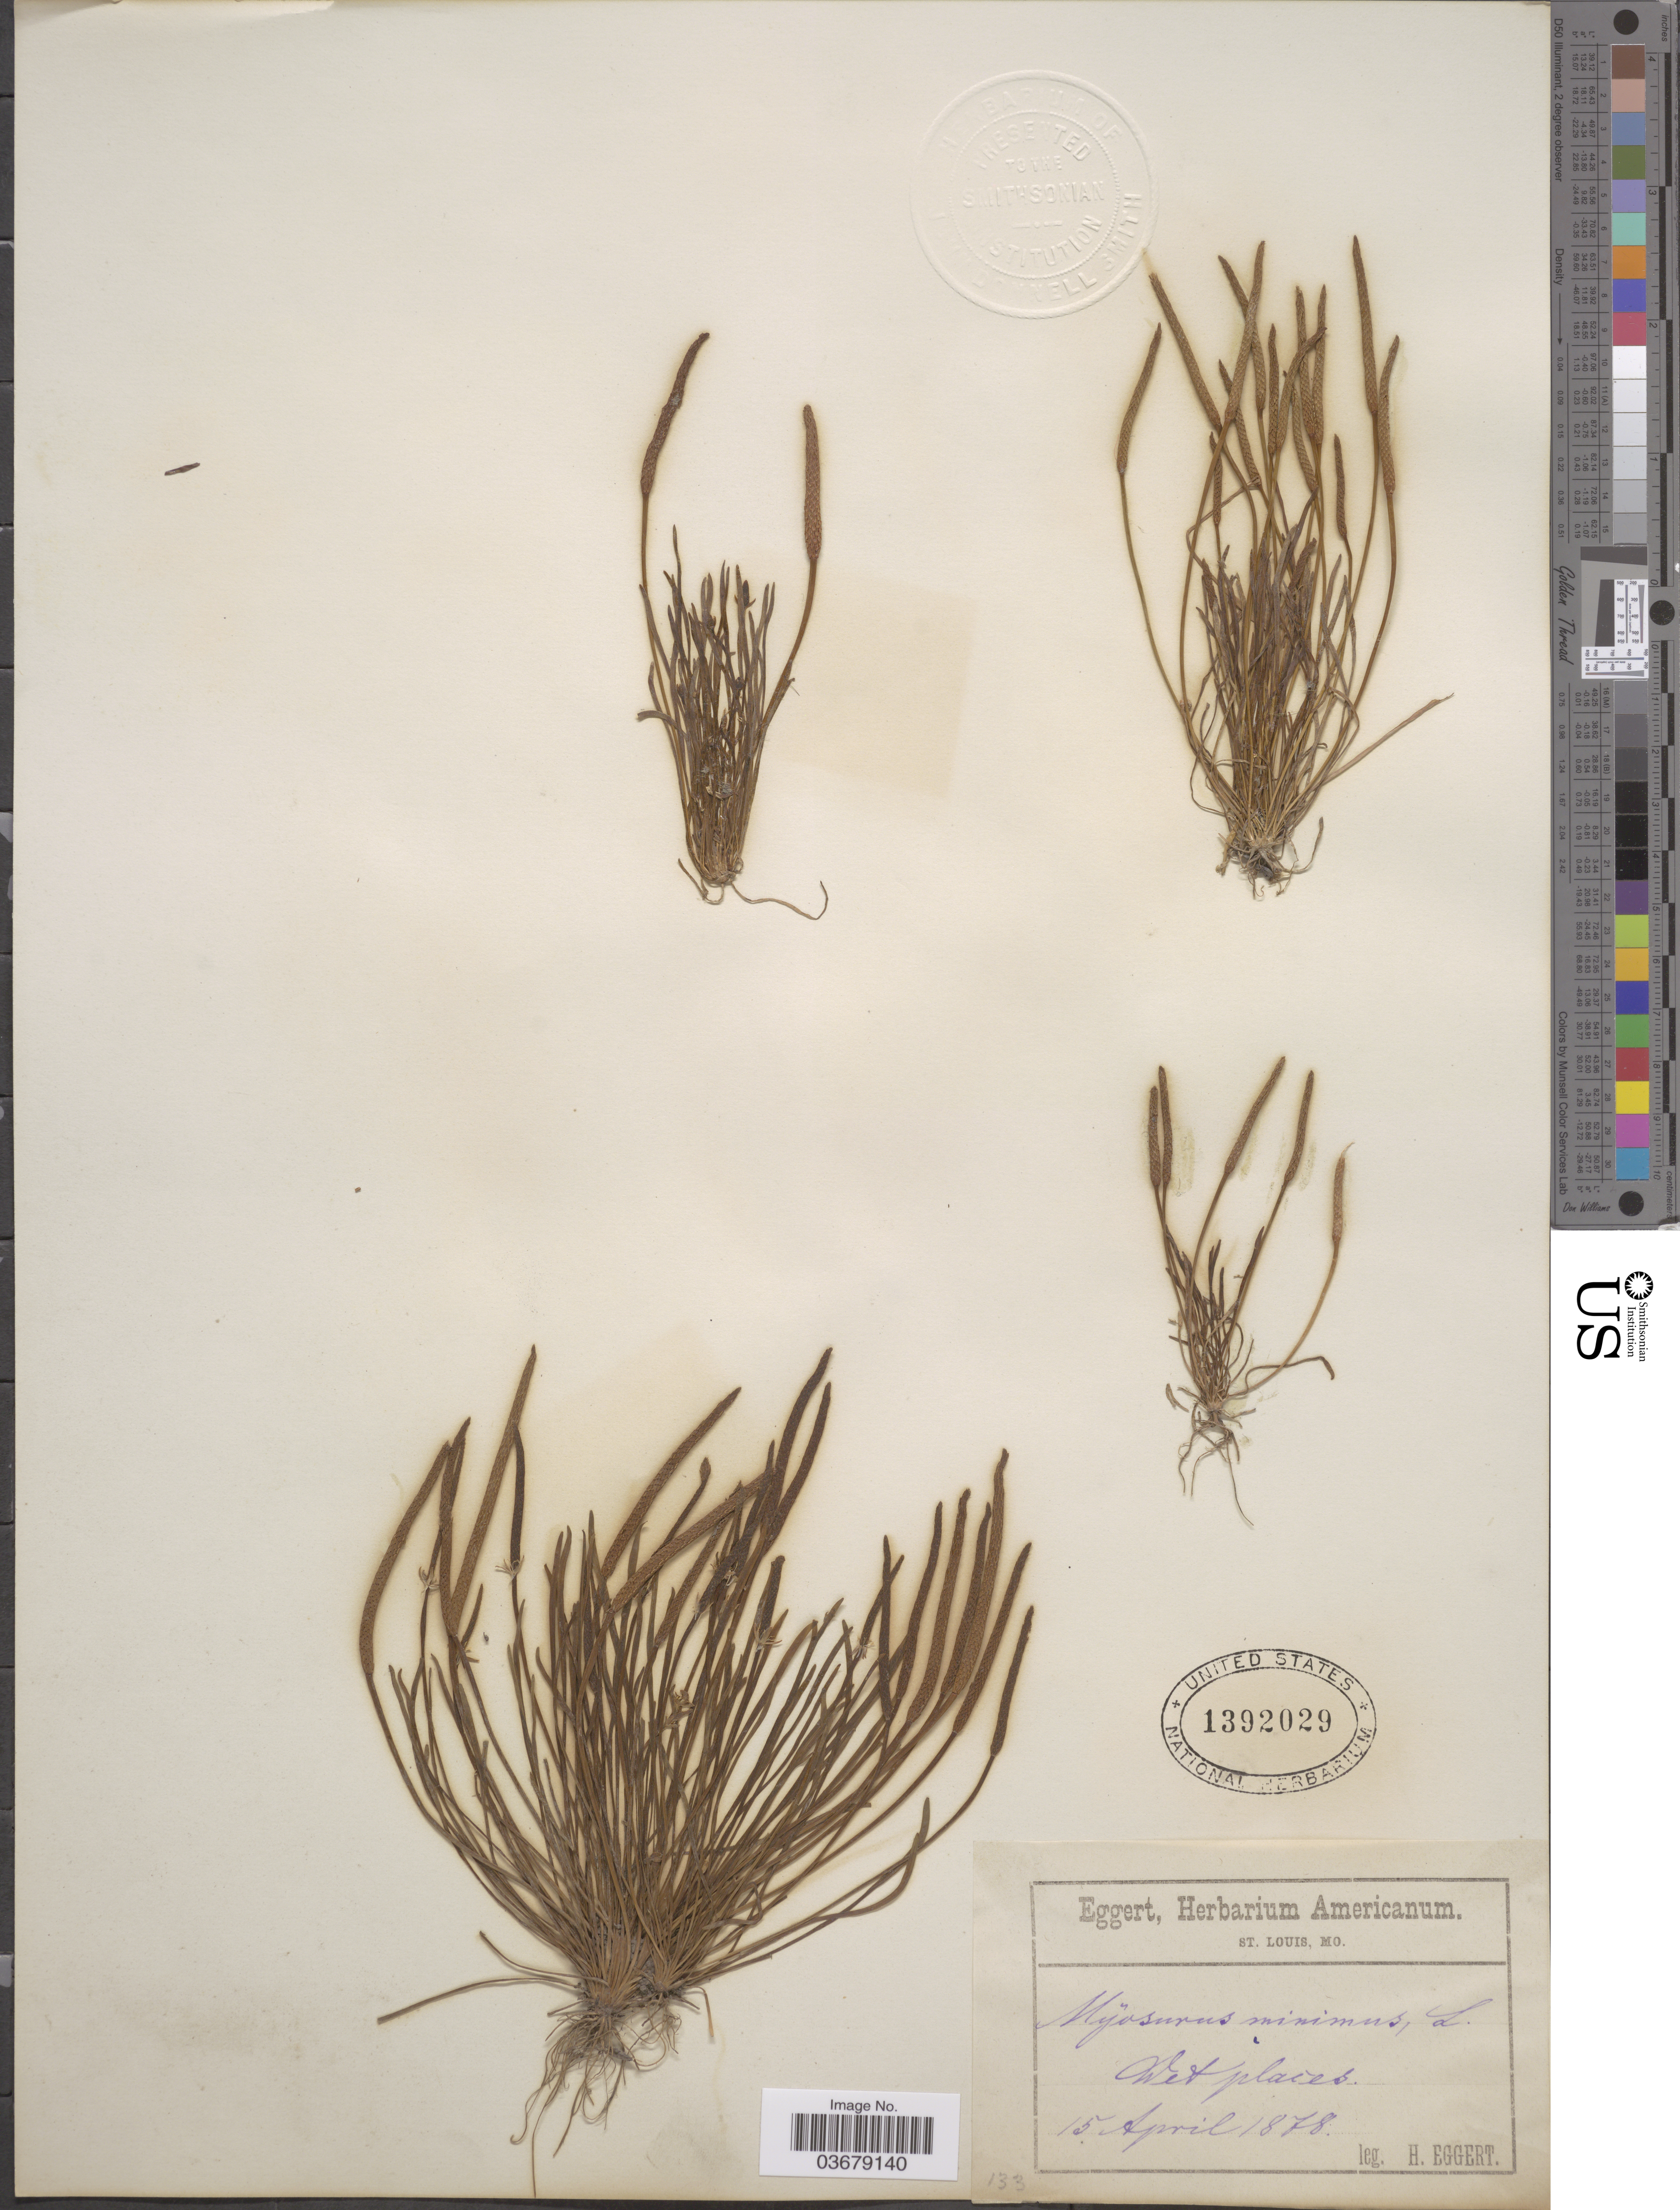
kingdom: Plantae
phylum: Tracheophyta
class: Magnoliopsida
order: Ranunculales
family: Ranunculaceae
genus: Myosurus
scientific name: Myosurus minimus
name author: L.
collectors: H. Eggert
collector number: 133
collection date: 1878-04-15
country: United States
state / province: Missouri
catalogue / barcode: US 1392029